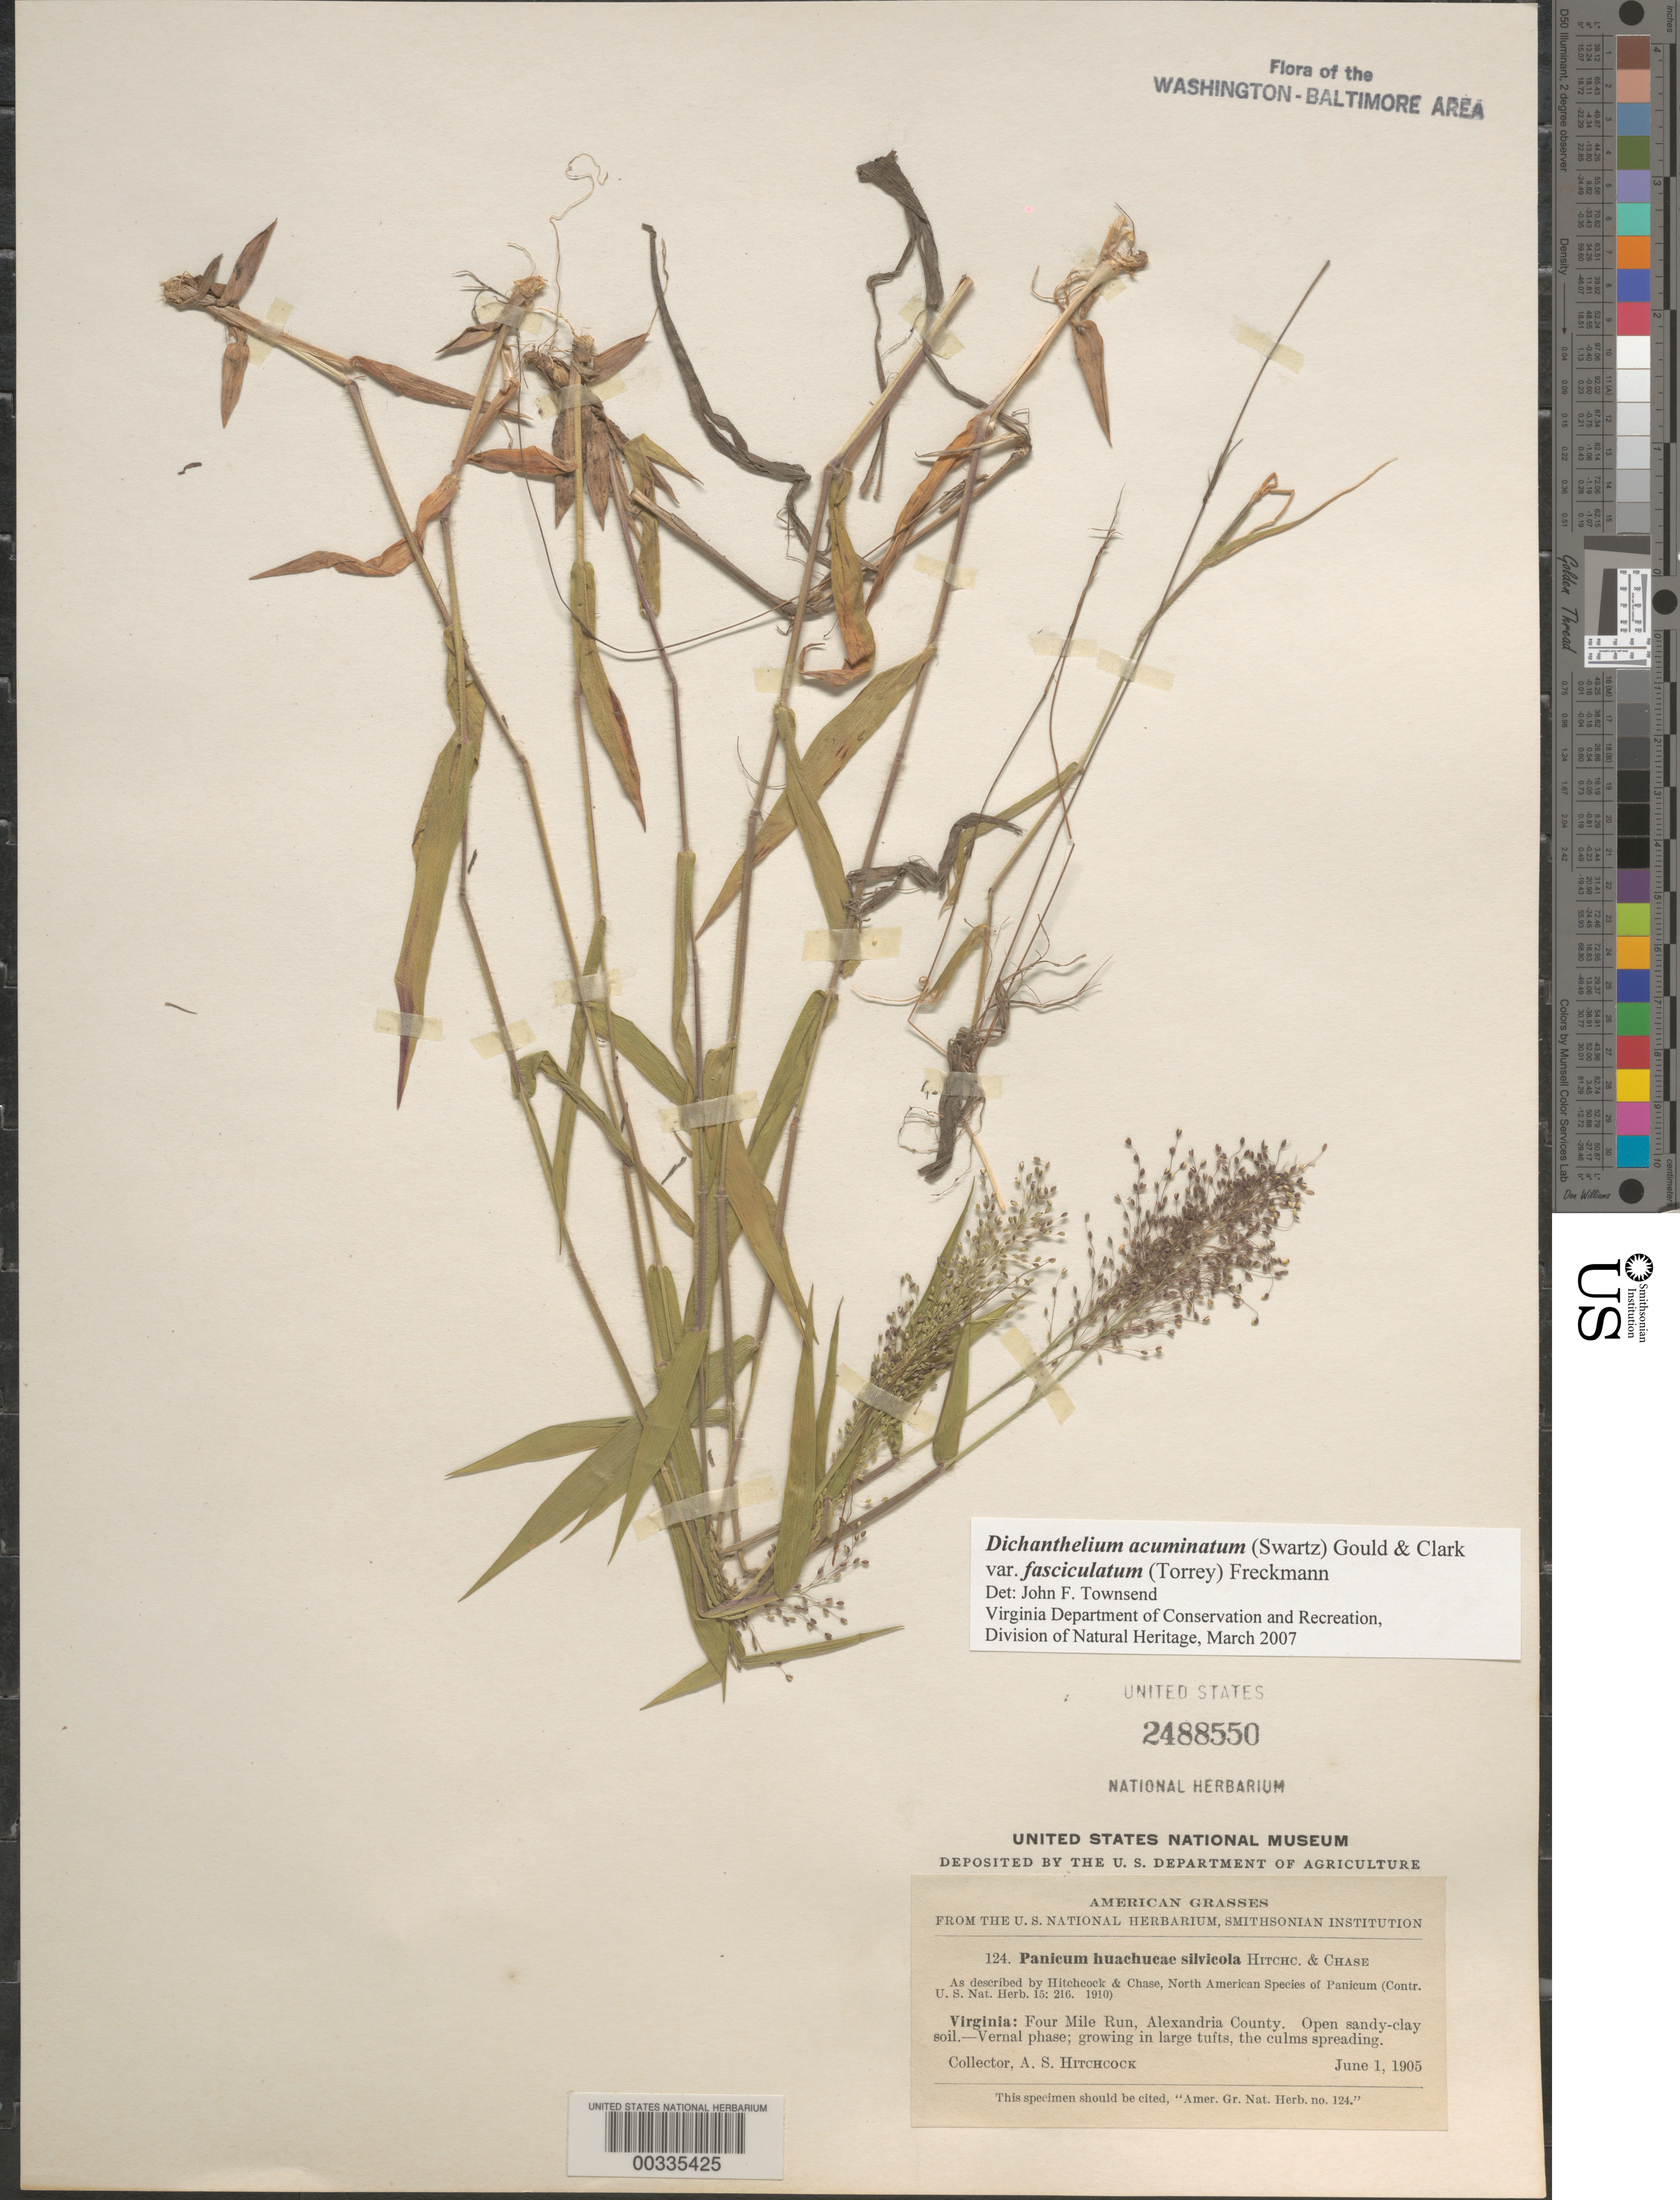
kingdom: Plantae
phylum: Tracheophyta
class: Liliopsida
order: Poales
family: Poaceae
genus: Dichanthelium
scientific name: Dichanthelium acuminatum var. fasciculatum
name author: (Torr.) Freckmann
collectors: A. S. Hitchcock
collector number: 124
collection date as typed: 01 Jun 1905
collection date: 1905-06-01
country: United States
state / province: Virginia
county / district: Arlington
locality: Four Mile Run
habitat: Open sandy-clay soil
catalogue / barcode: US 2488550